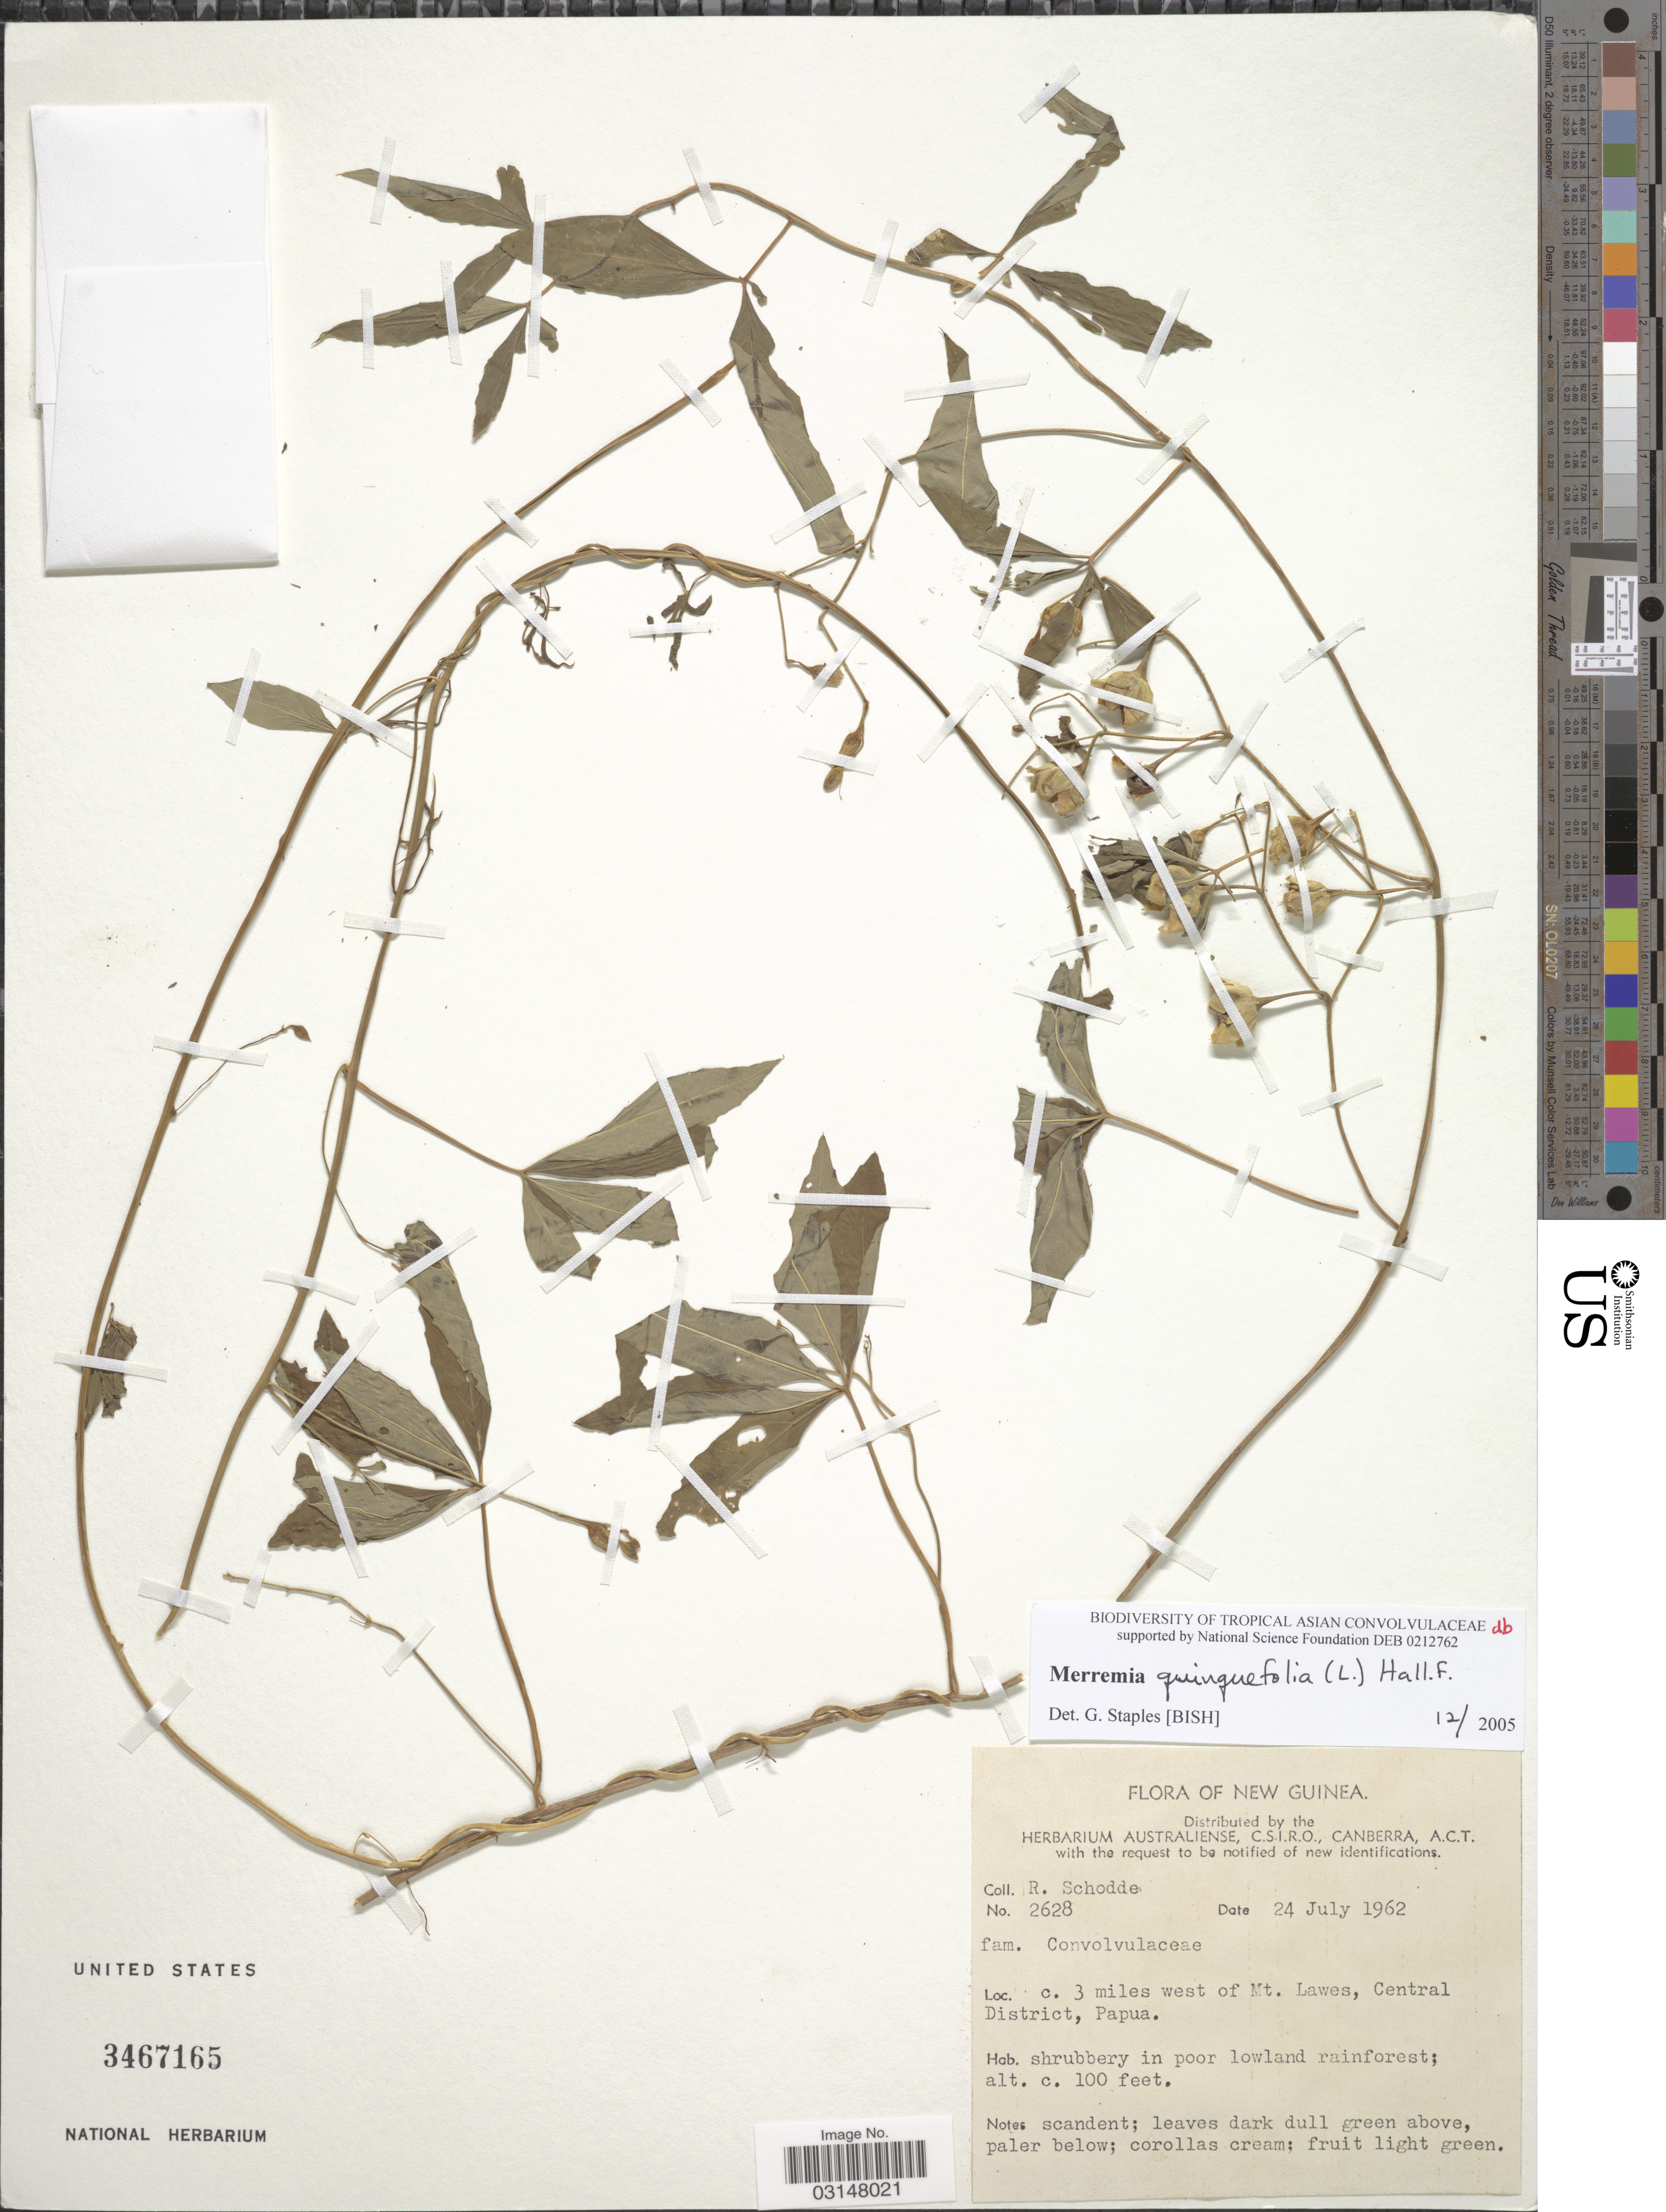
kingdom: Plantae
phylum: Tracheophyta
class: Magnoliopsida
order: Solanales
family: Convolvulaceae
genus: Distimake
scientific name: Distimake quinquefolius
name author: (L.) A. R. Simões & Staples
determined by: Wagner, W. L., (BOT), Smithsonian Institution - National Museum of Natural History (UNITED STATES)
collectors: R. Schodde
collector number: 2628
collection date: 1962-07-24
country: Papua New Guinea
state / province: Central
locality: New Guinea. C. 3 miles west of Mt. Lawes, Central District, Papua.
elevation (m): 30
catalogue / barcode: US 3467165